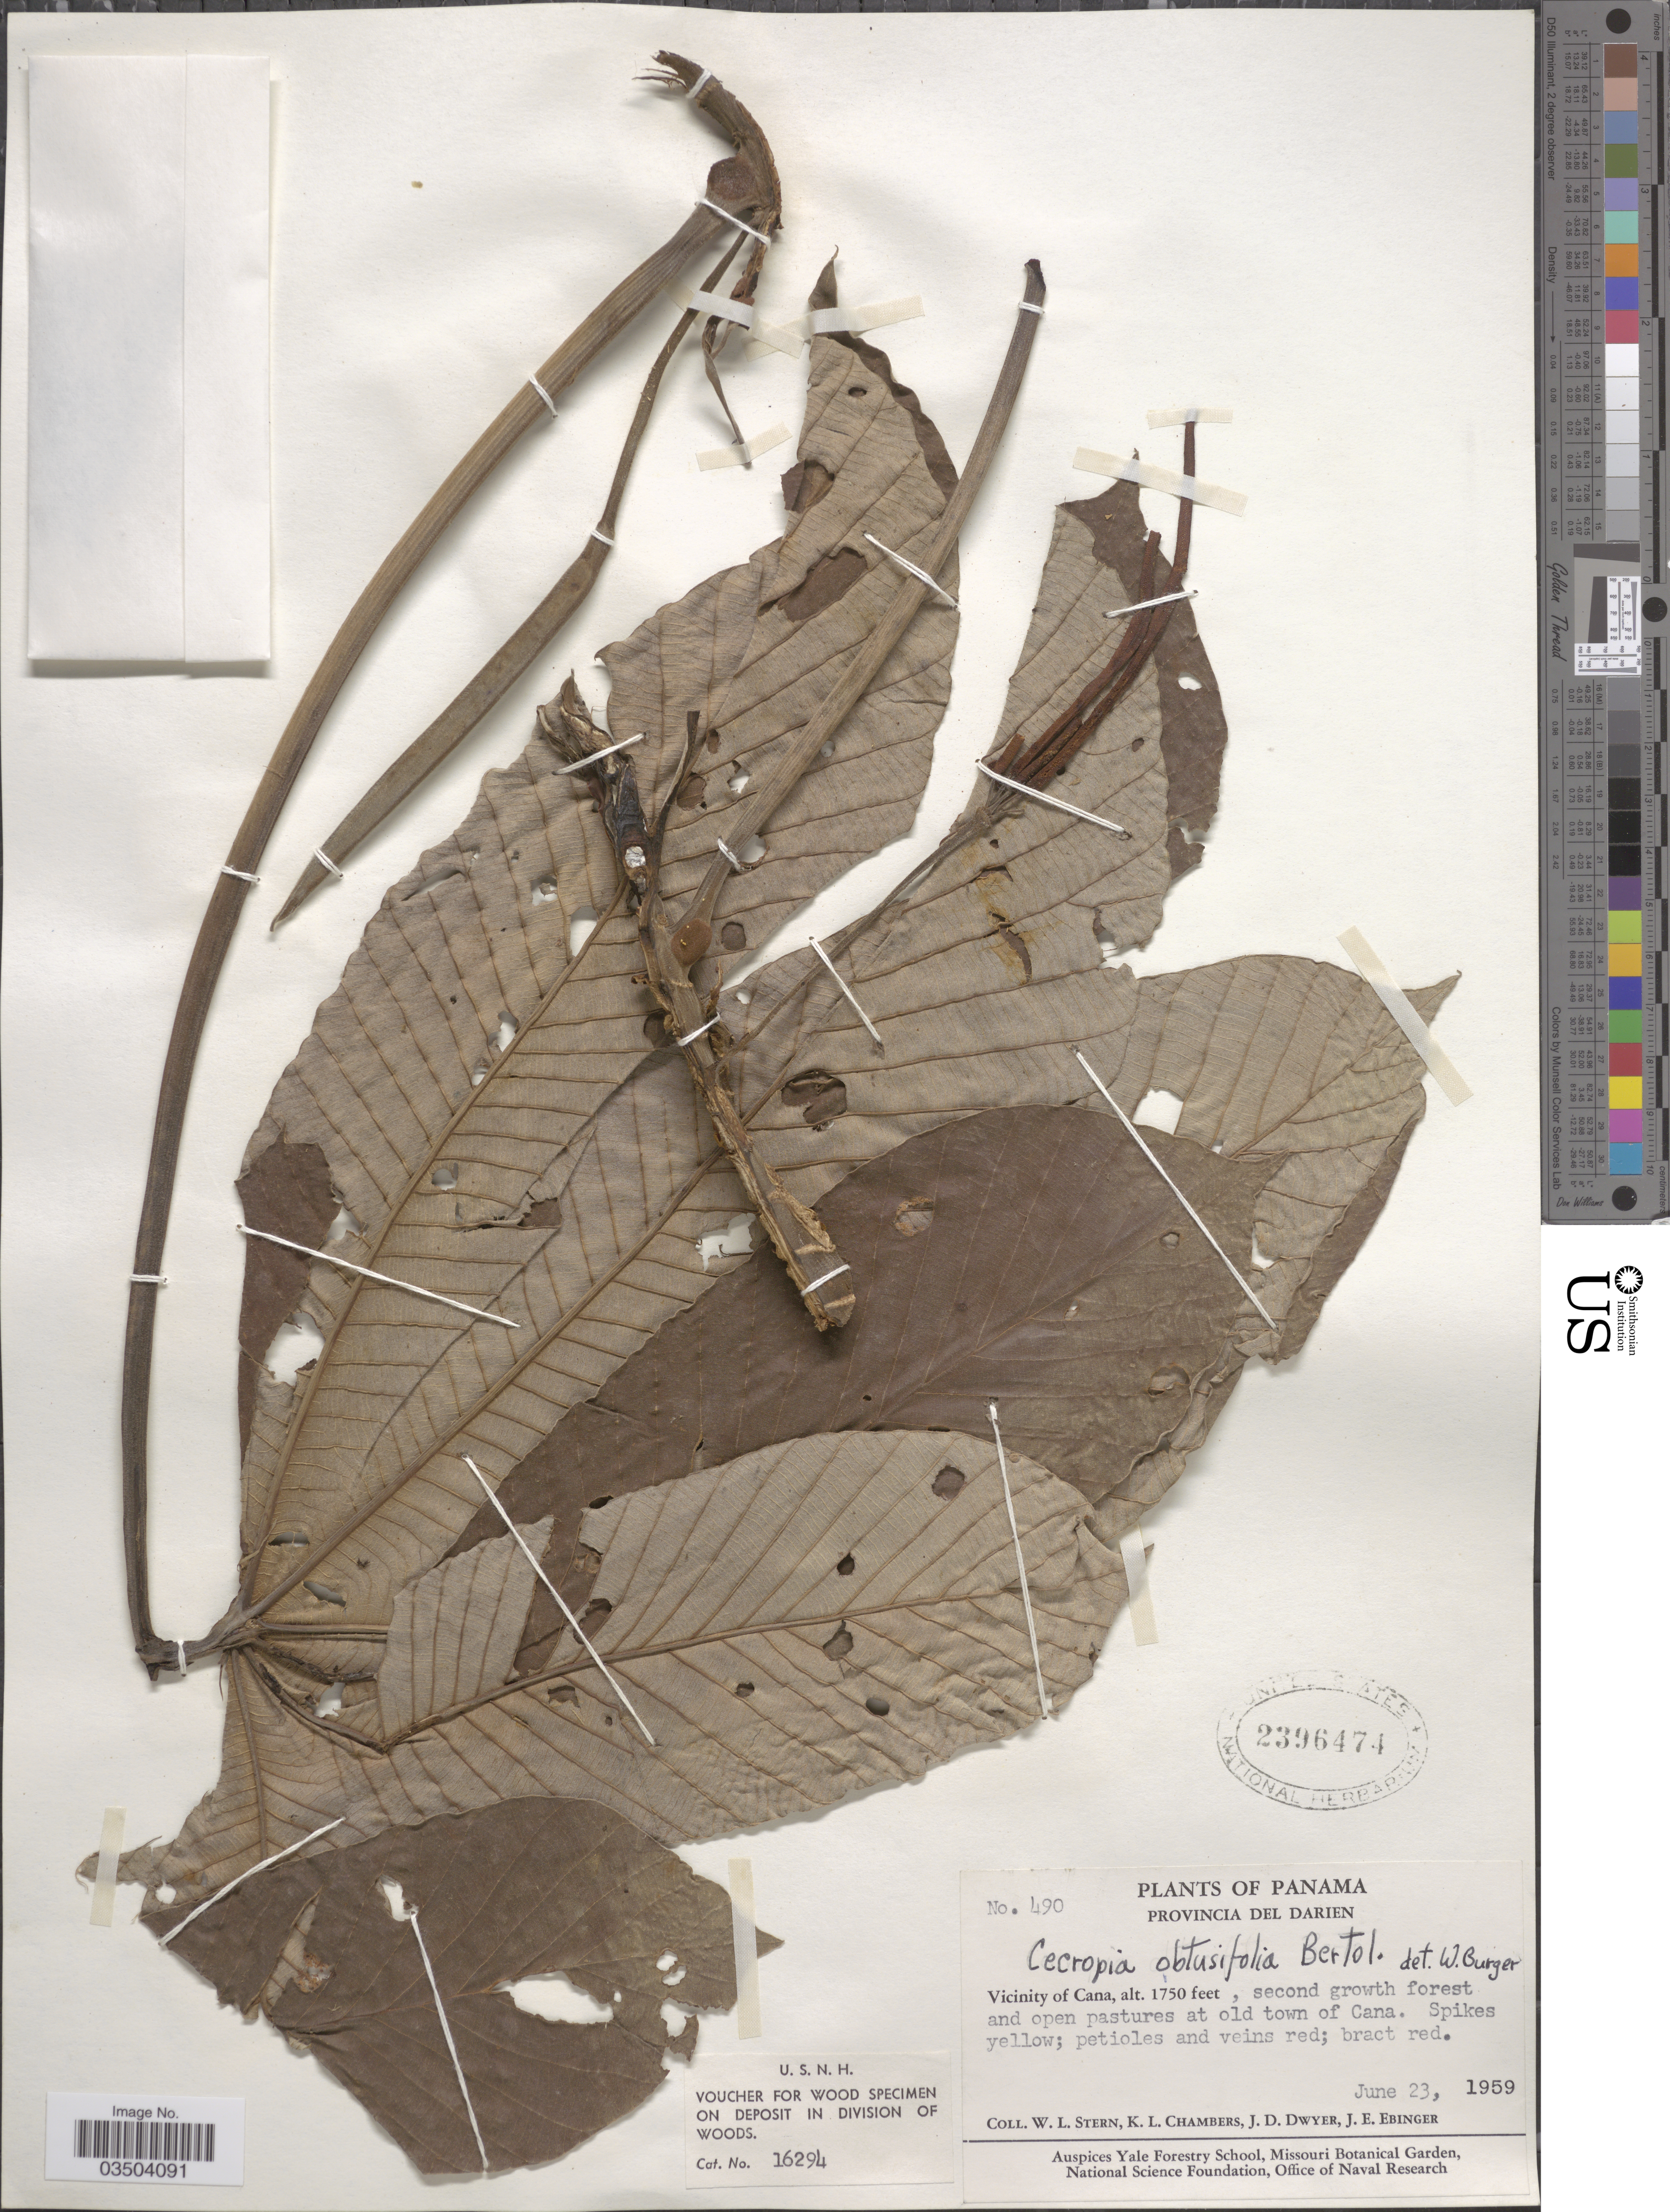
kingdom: Plantae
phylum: Tracheophyta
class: Magnoliopsida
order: Rosales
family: Urticaceae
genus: Cecropia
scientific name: Cecropia obtusifolia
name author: Bertol.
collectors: W. L. Stern, K. Chambers, J. D. Dwyer & J. Ebinger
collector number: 490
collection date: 1959-06-23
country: Panama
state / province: Darien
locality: Vicinity of Cana.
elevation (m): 533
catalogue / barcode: US 2396474